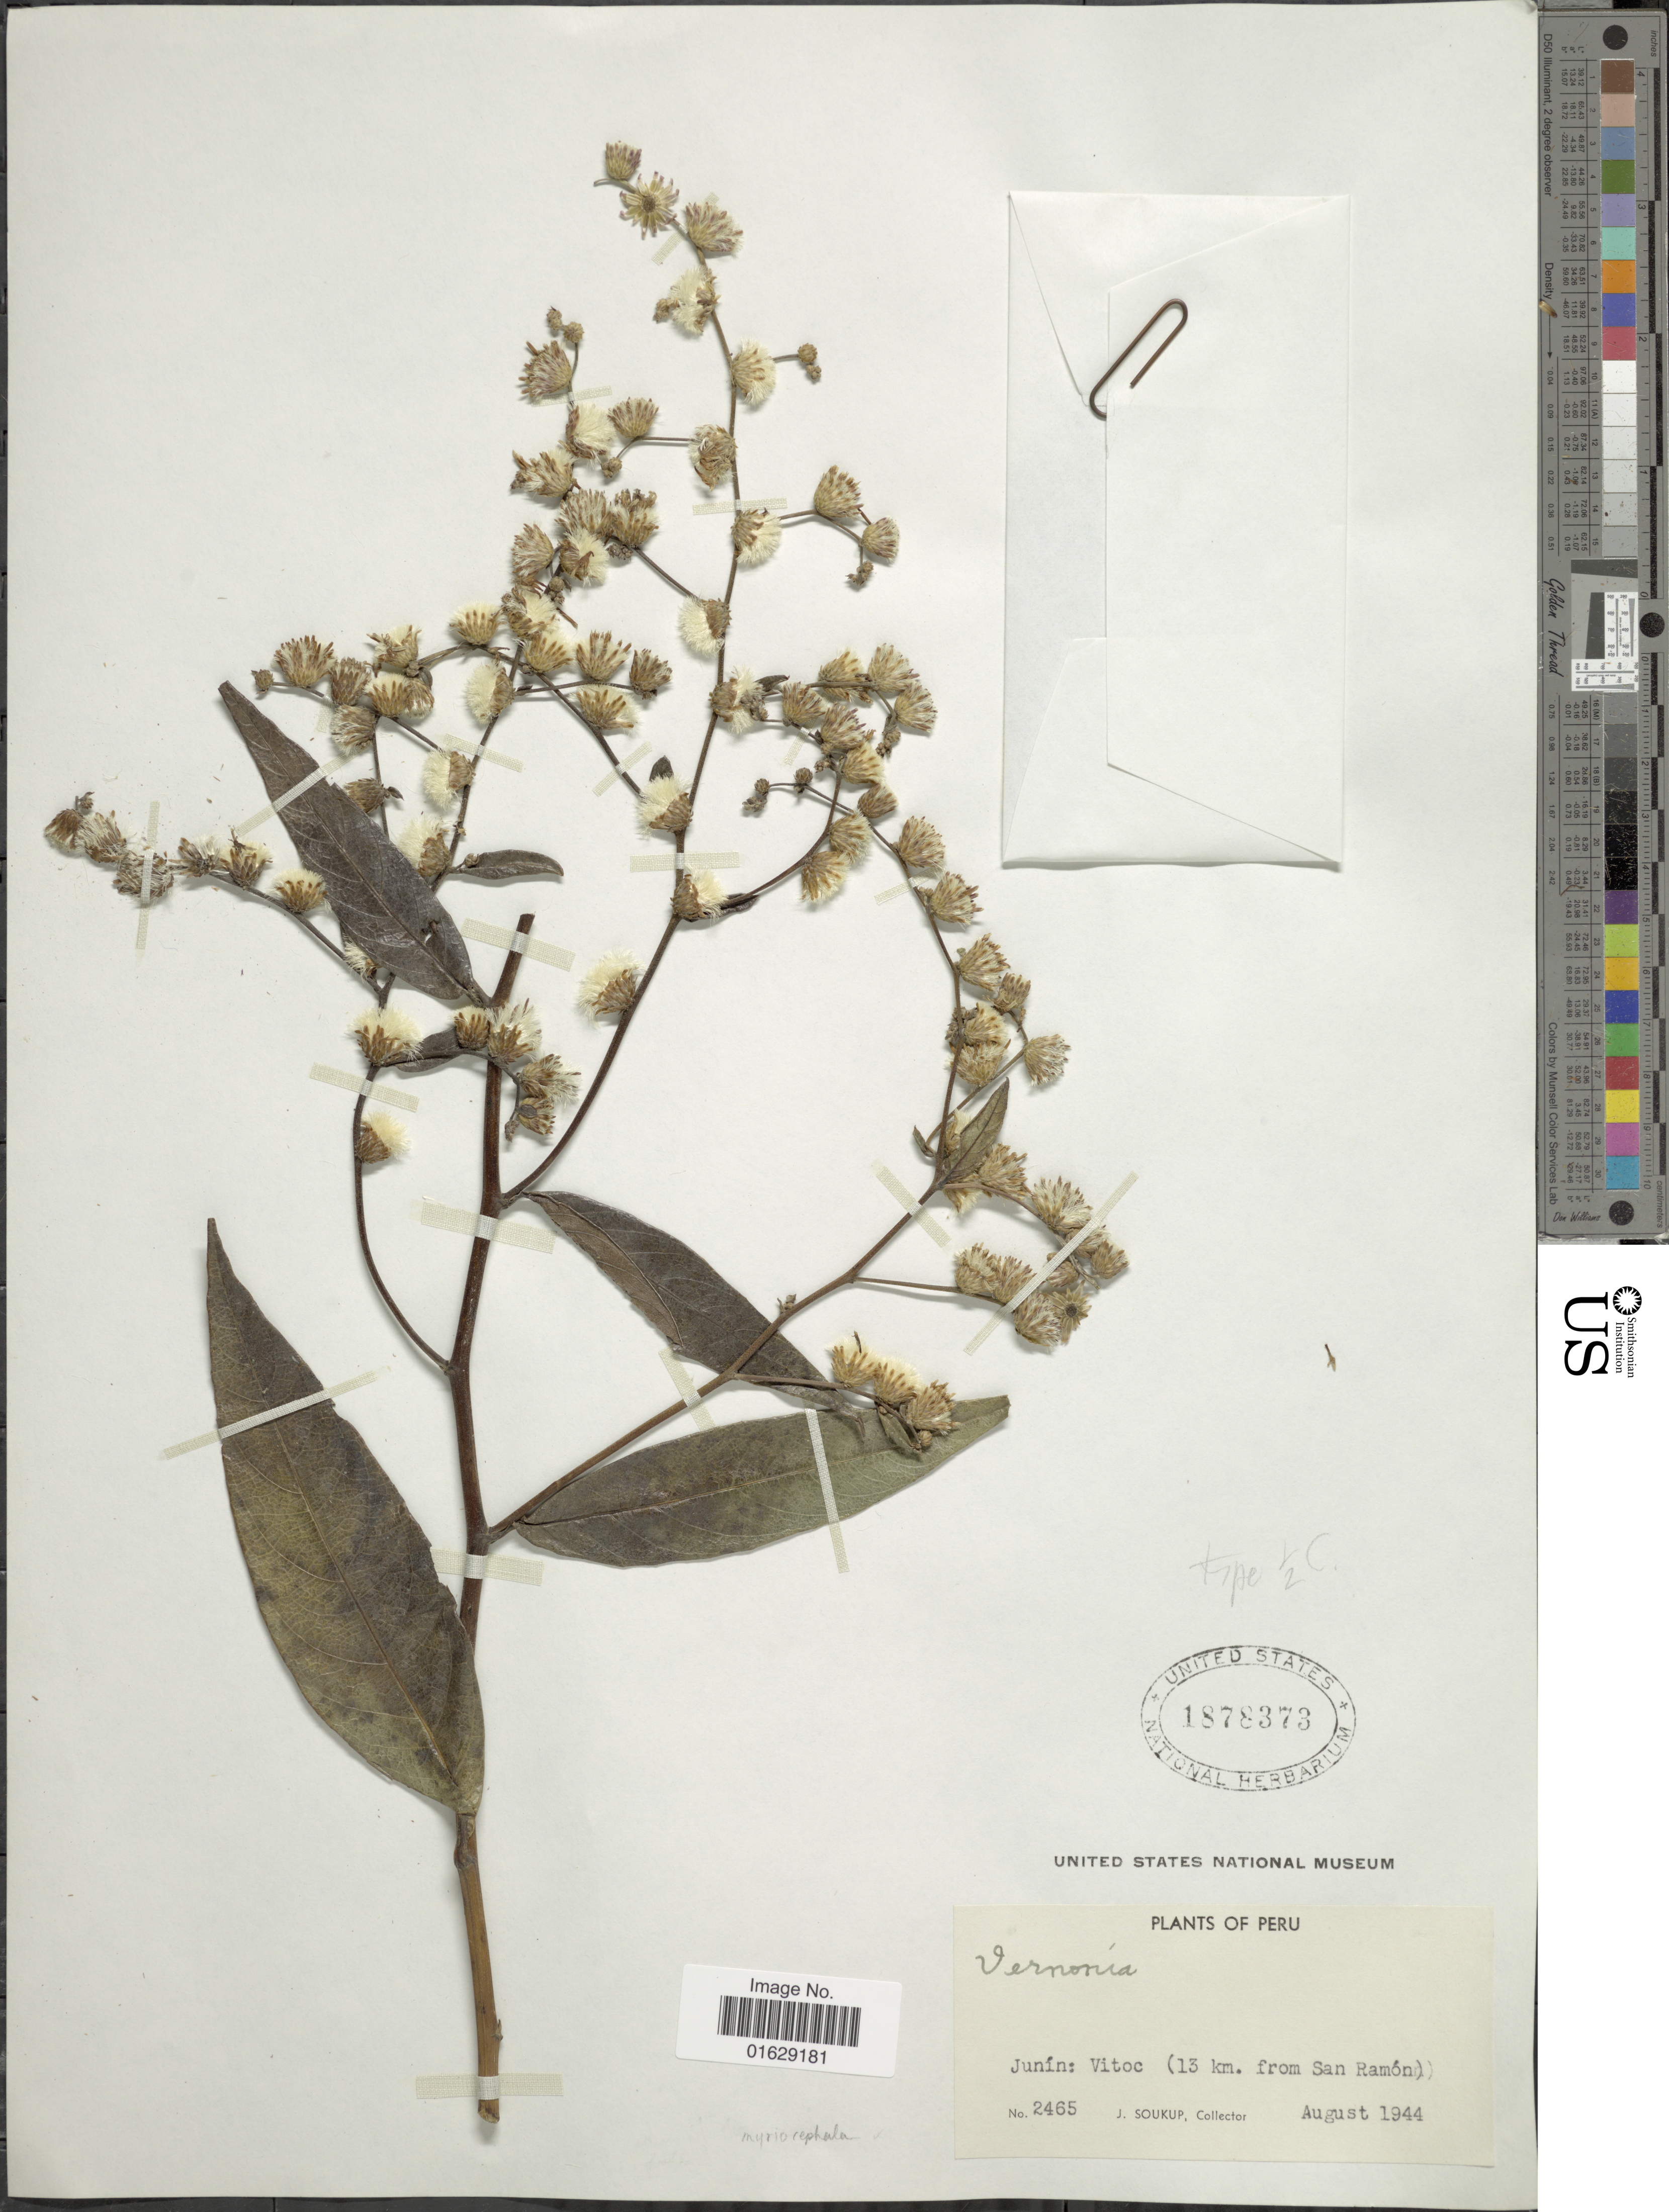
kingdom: Plantae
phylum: Tracheophyta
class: Magnoliopsida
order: Asterales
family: Asteraceae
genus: Lepidaploa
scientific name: Lepidaploa myriocephala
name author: (DC.) H. Rob.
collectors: J. Soukup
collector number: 2465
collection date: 1944-08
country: Peru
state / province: Junín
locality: Junin: Vitoc (13 km. from San Ramon)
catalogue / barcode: US 1878373